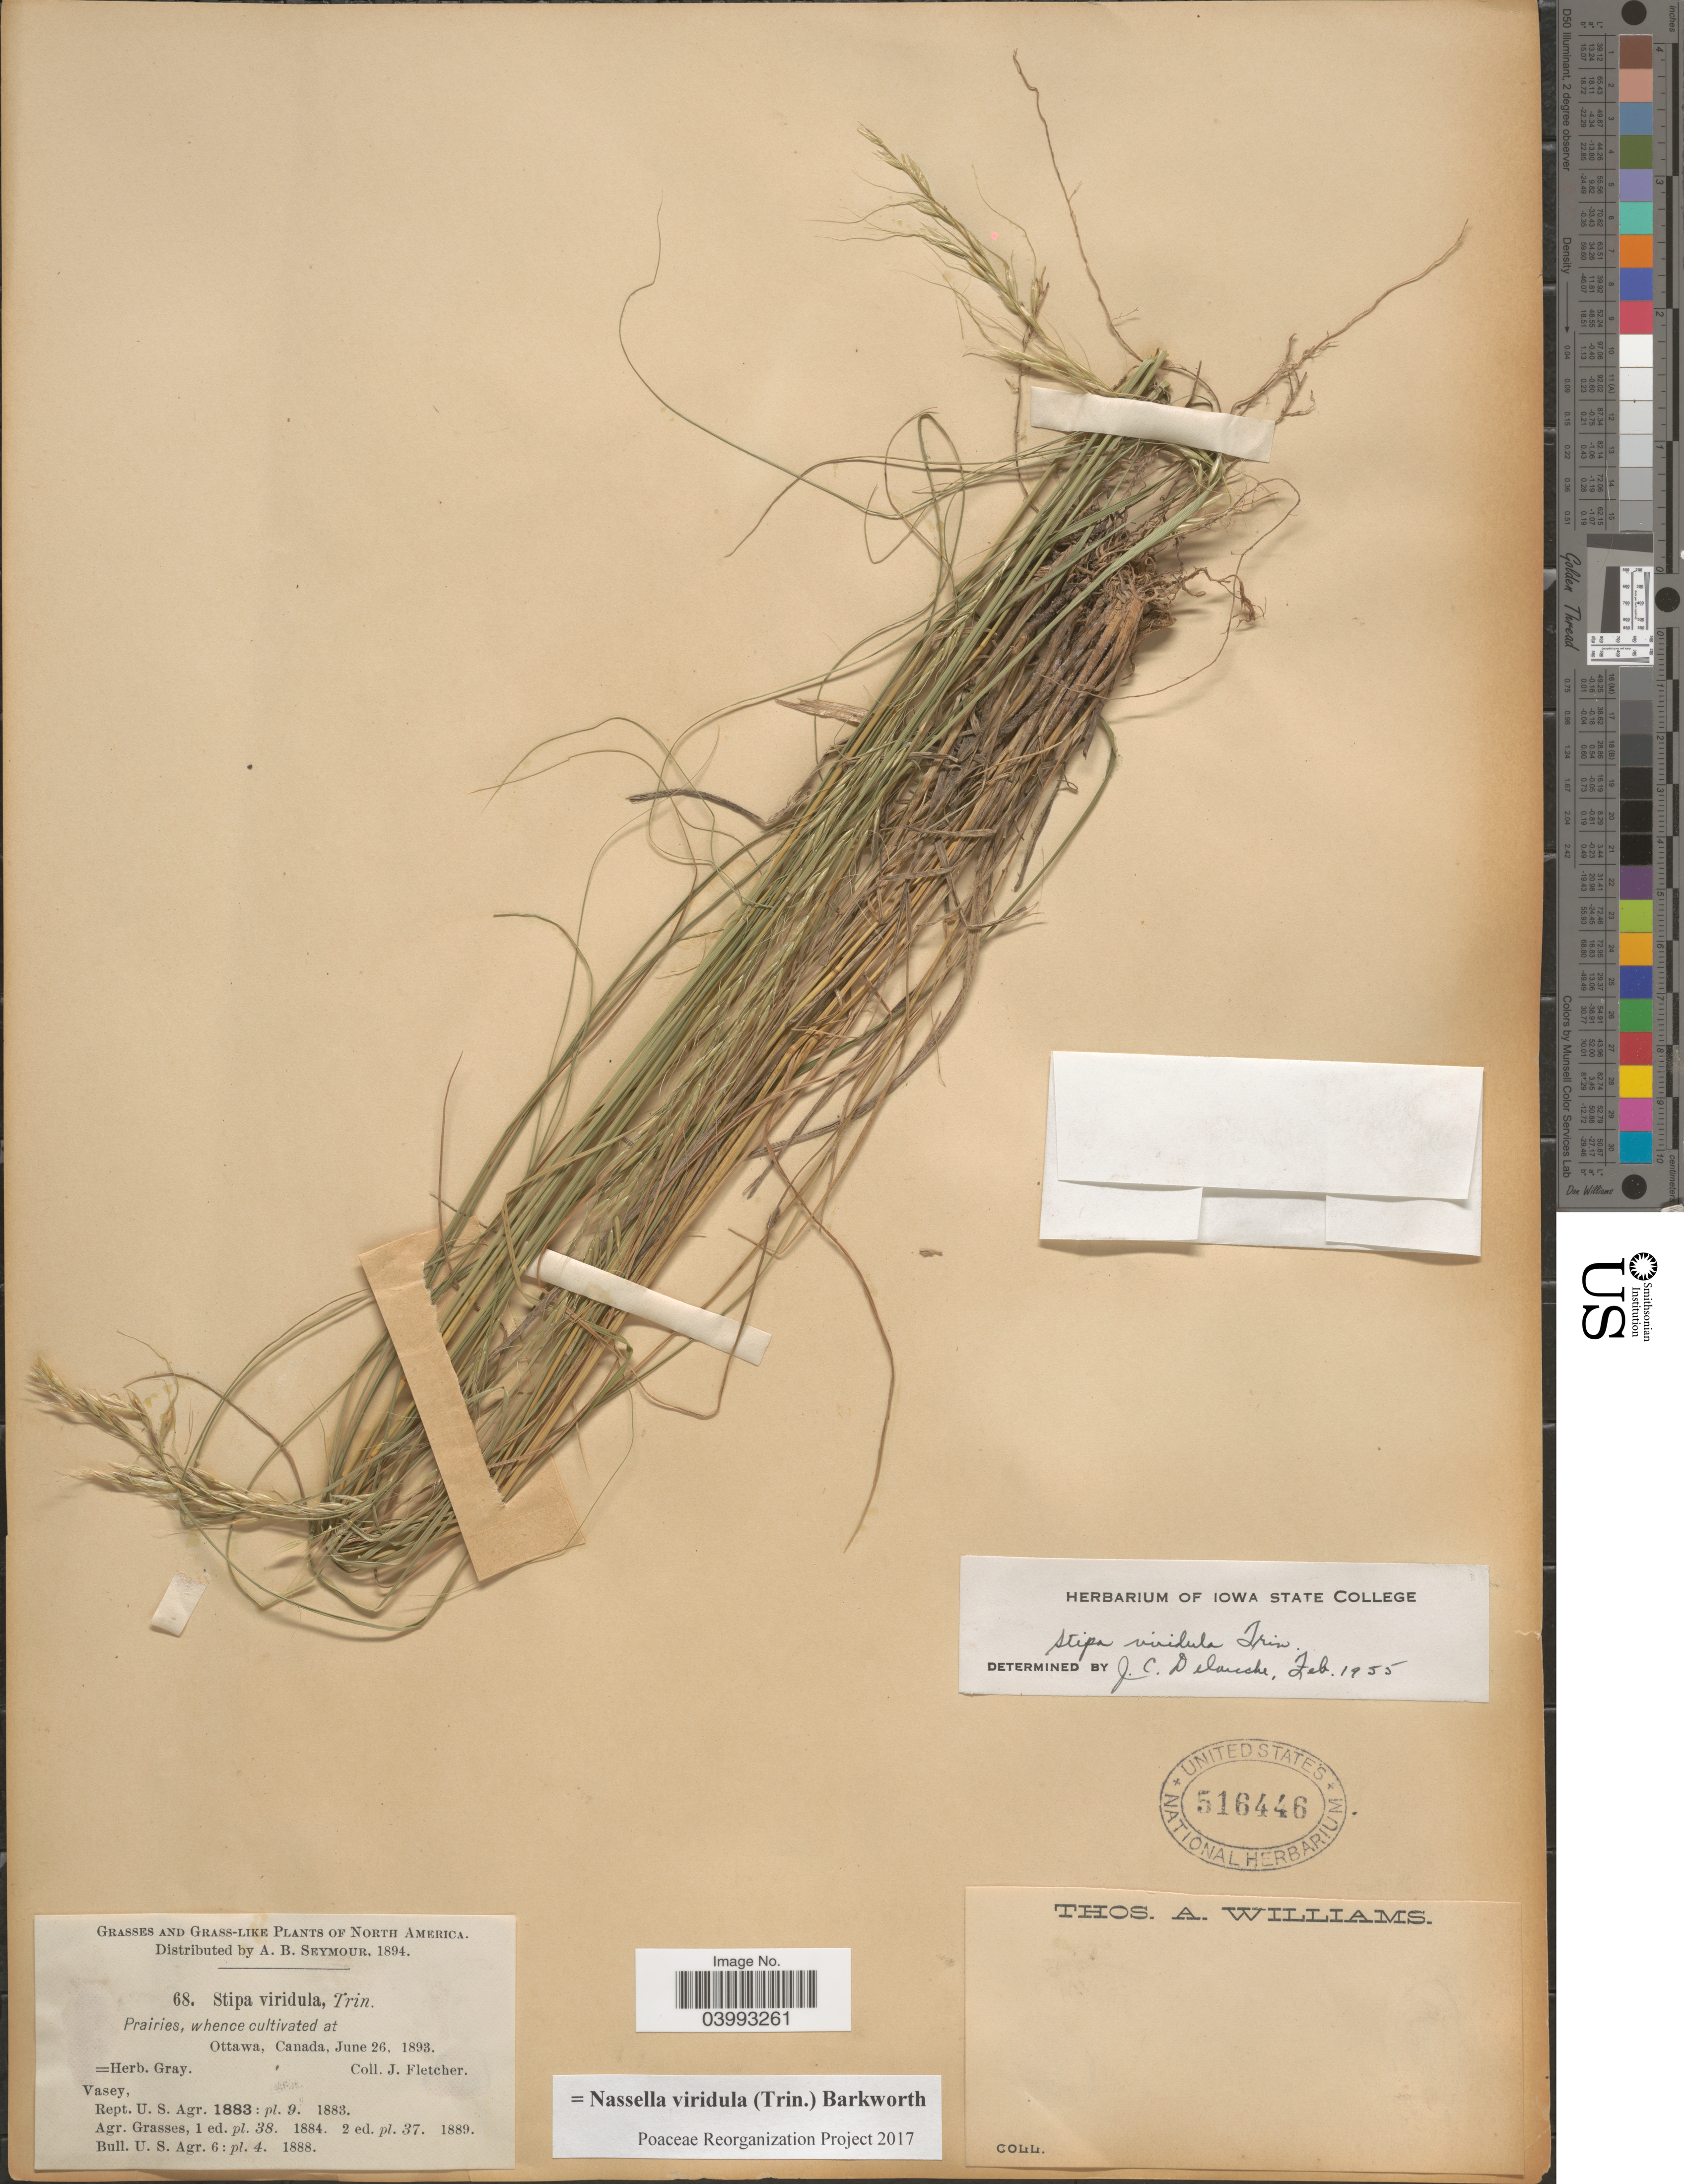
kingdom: Plantae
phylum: Tracheophyta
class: Liliopsida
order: Poales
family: Poaceae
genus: Nassella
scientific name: Nassella viridula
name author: (Trin.) Barkworth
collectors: J. Fletcher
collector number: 68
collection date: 1893-06-26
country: Canada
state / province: Manitoba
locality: Ottawa.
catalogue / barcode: US 516446